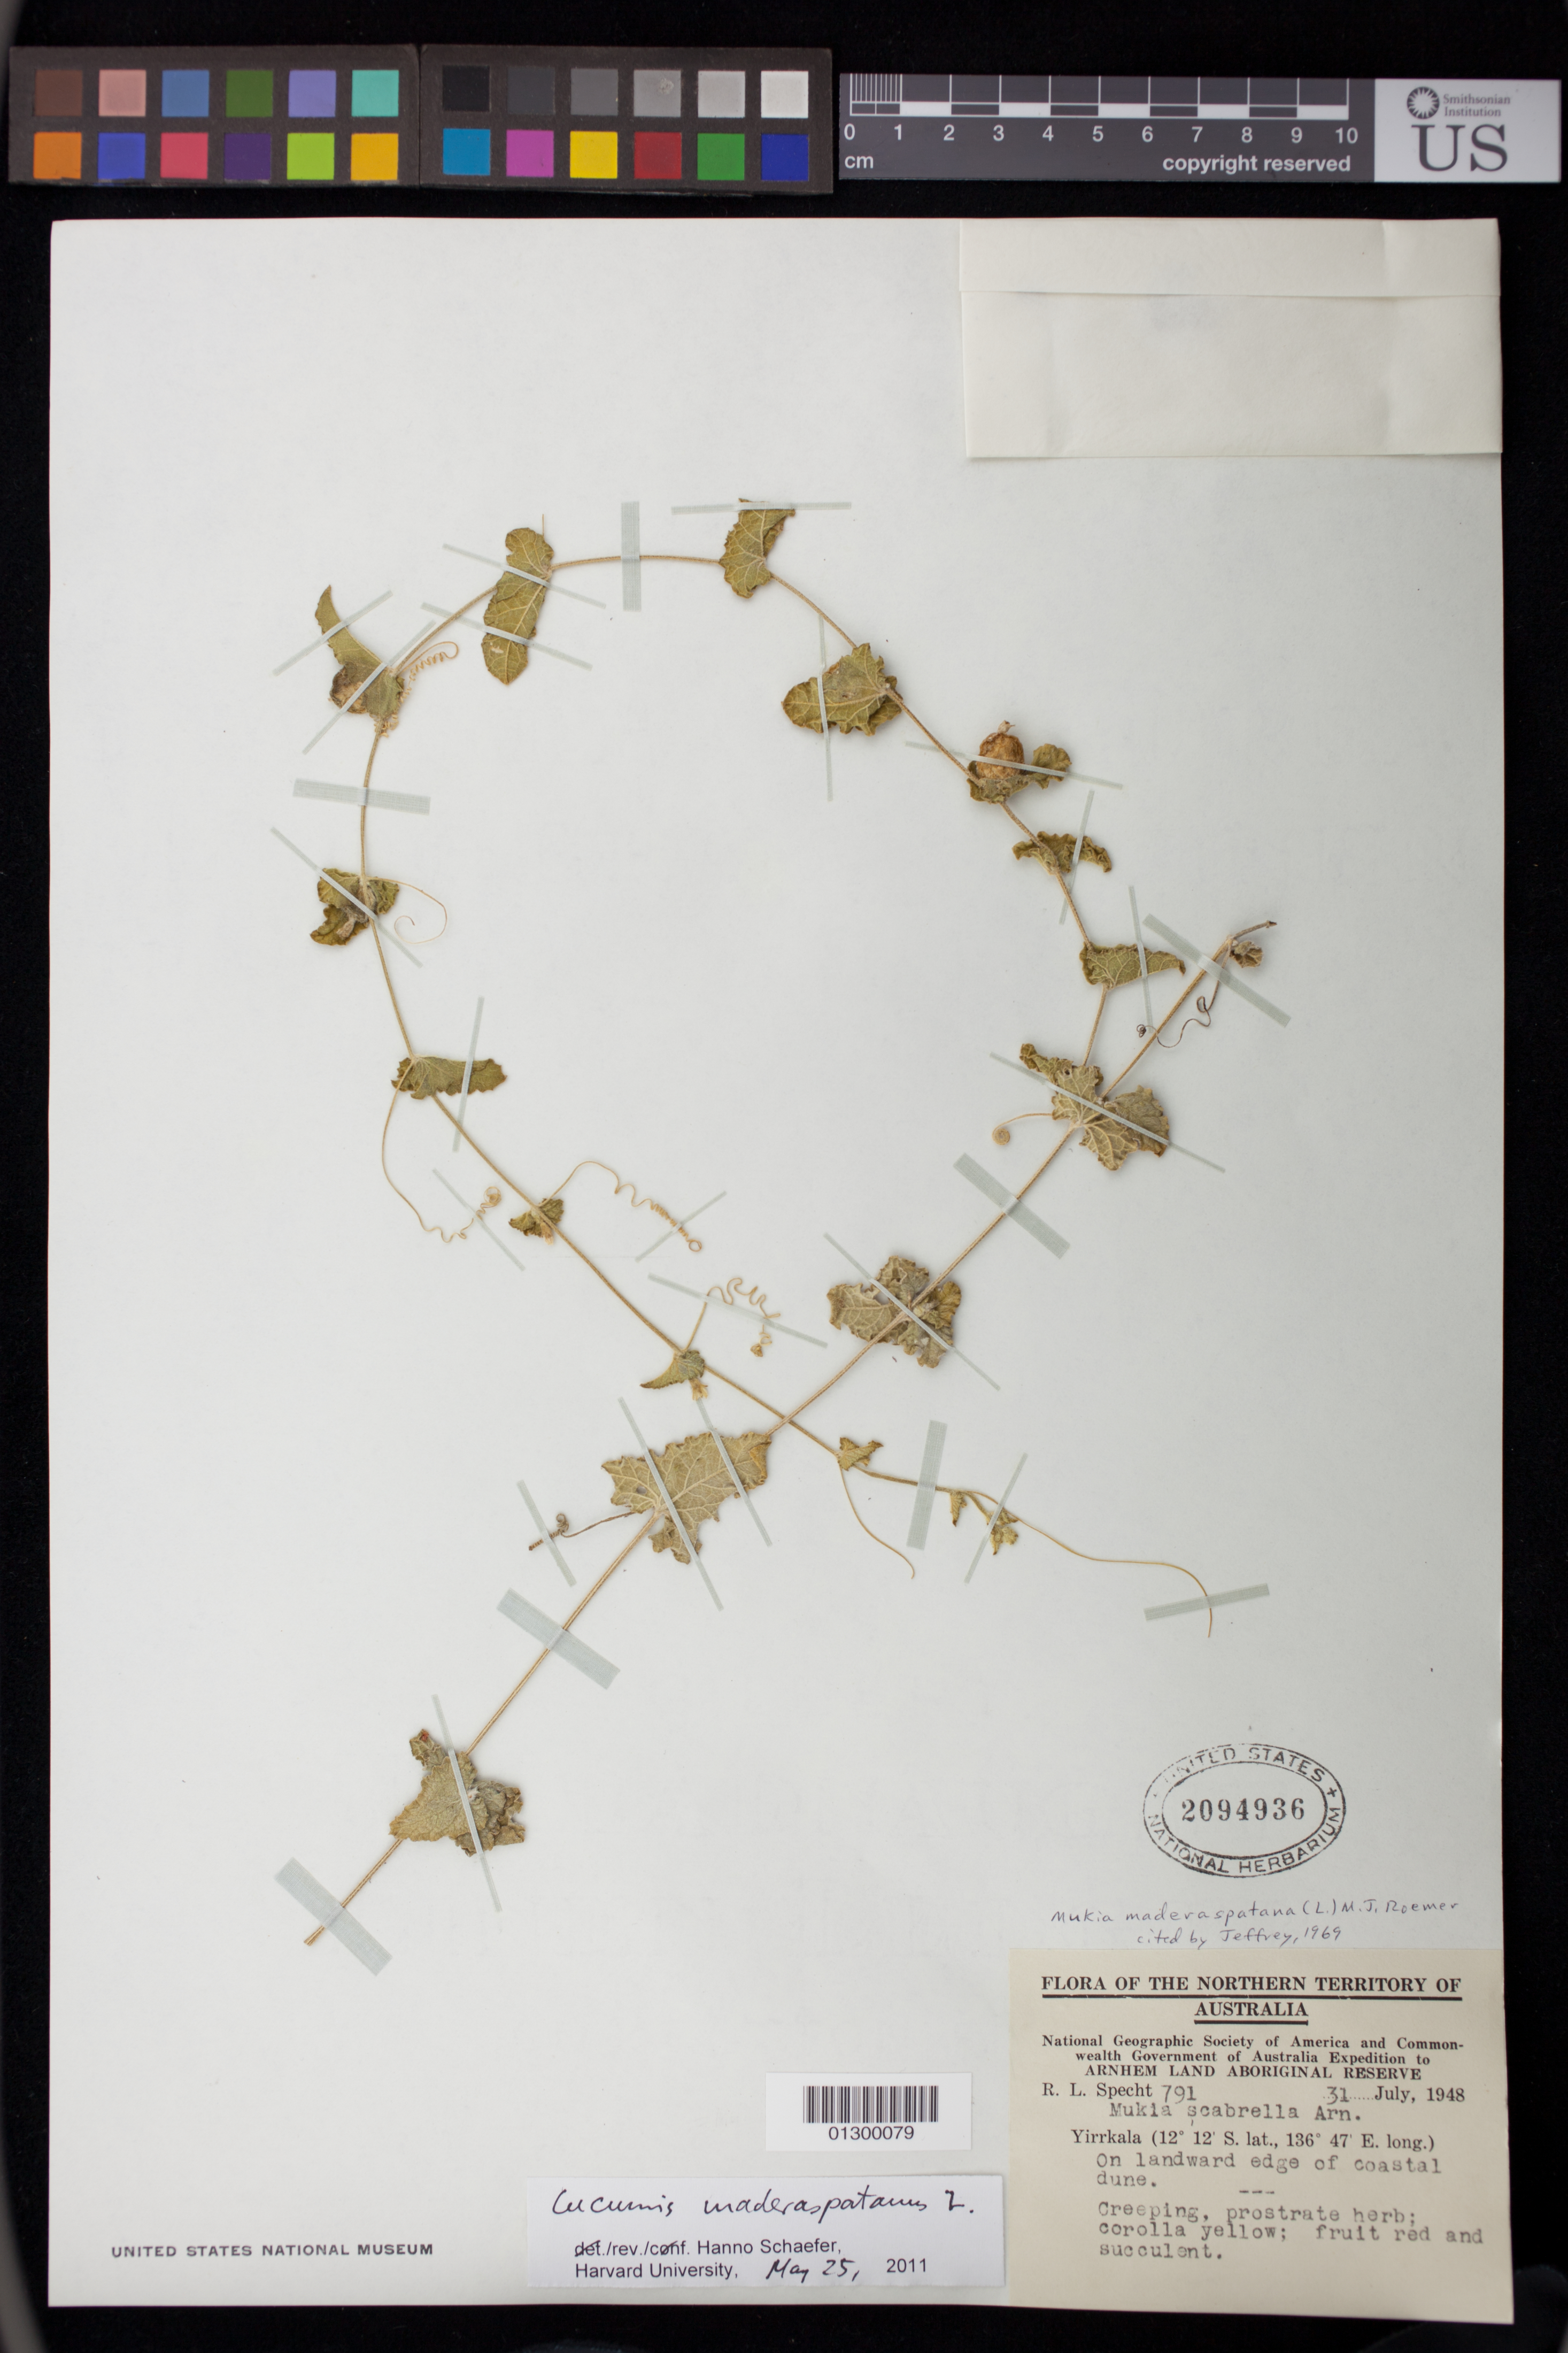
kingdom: Plantae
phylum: Tracheophyta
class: Magnoliopsida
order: Cucurbitales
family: Cucurbitaceae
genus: Cucumis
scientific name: Cucumis maderaspatanus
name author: L.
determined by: Schaefer, Hanno, Harvard University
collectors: R. L. Specht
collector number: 791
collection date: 1948-07-31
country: Australia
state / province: Northern Territory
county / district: East Arnhem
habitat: On landward edge of coastal dune.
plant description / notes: Creeping, prostrate herb; corolla yellow; fruit red and succulent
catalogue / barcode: US 2094936